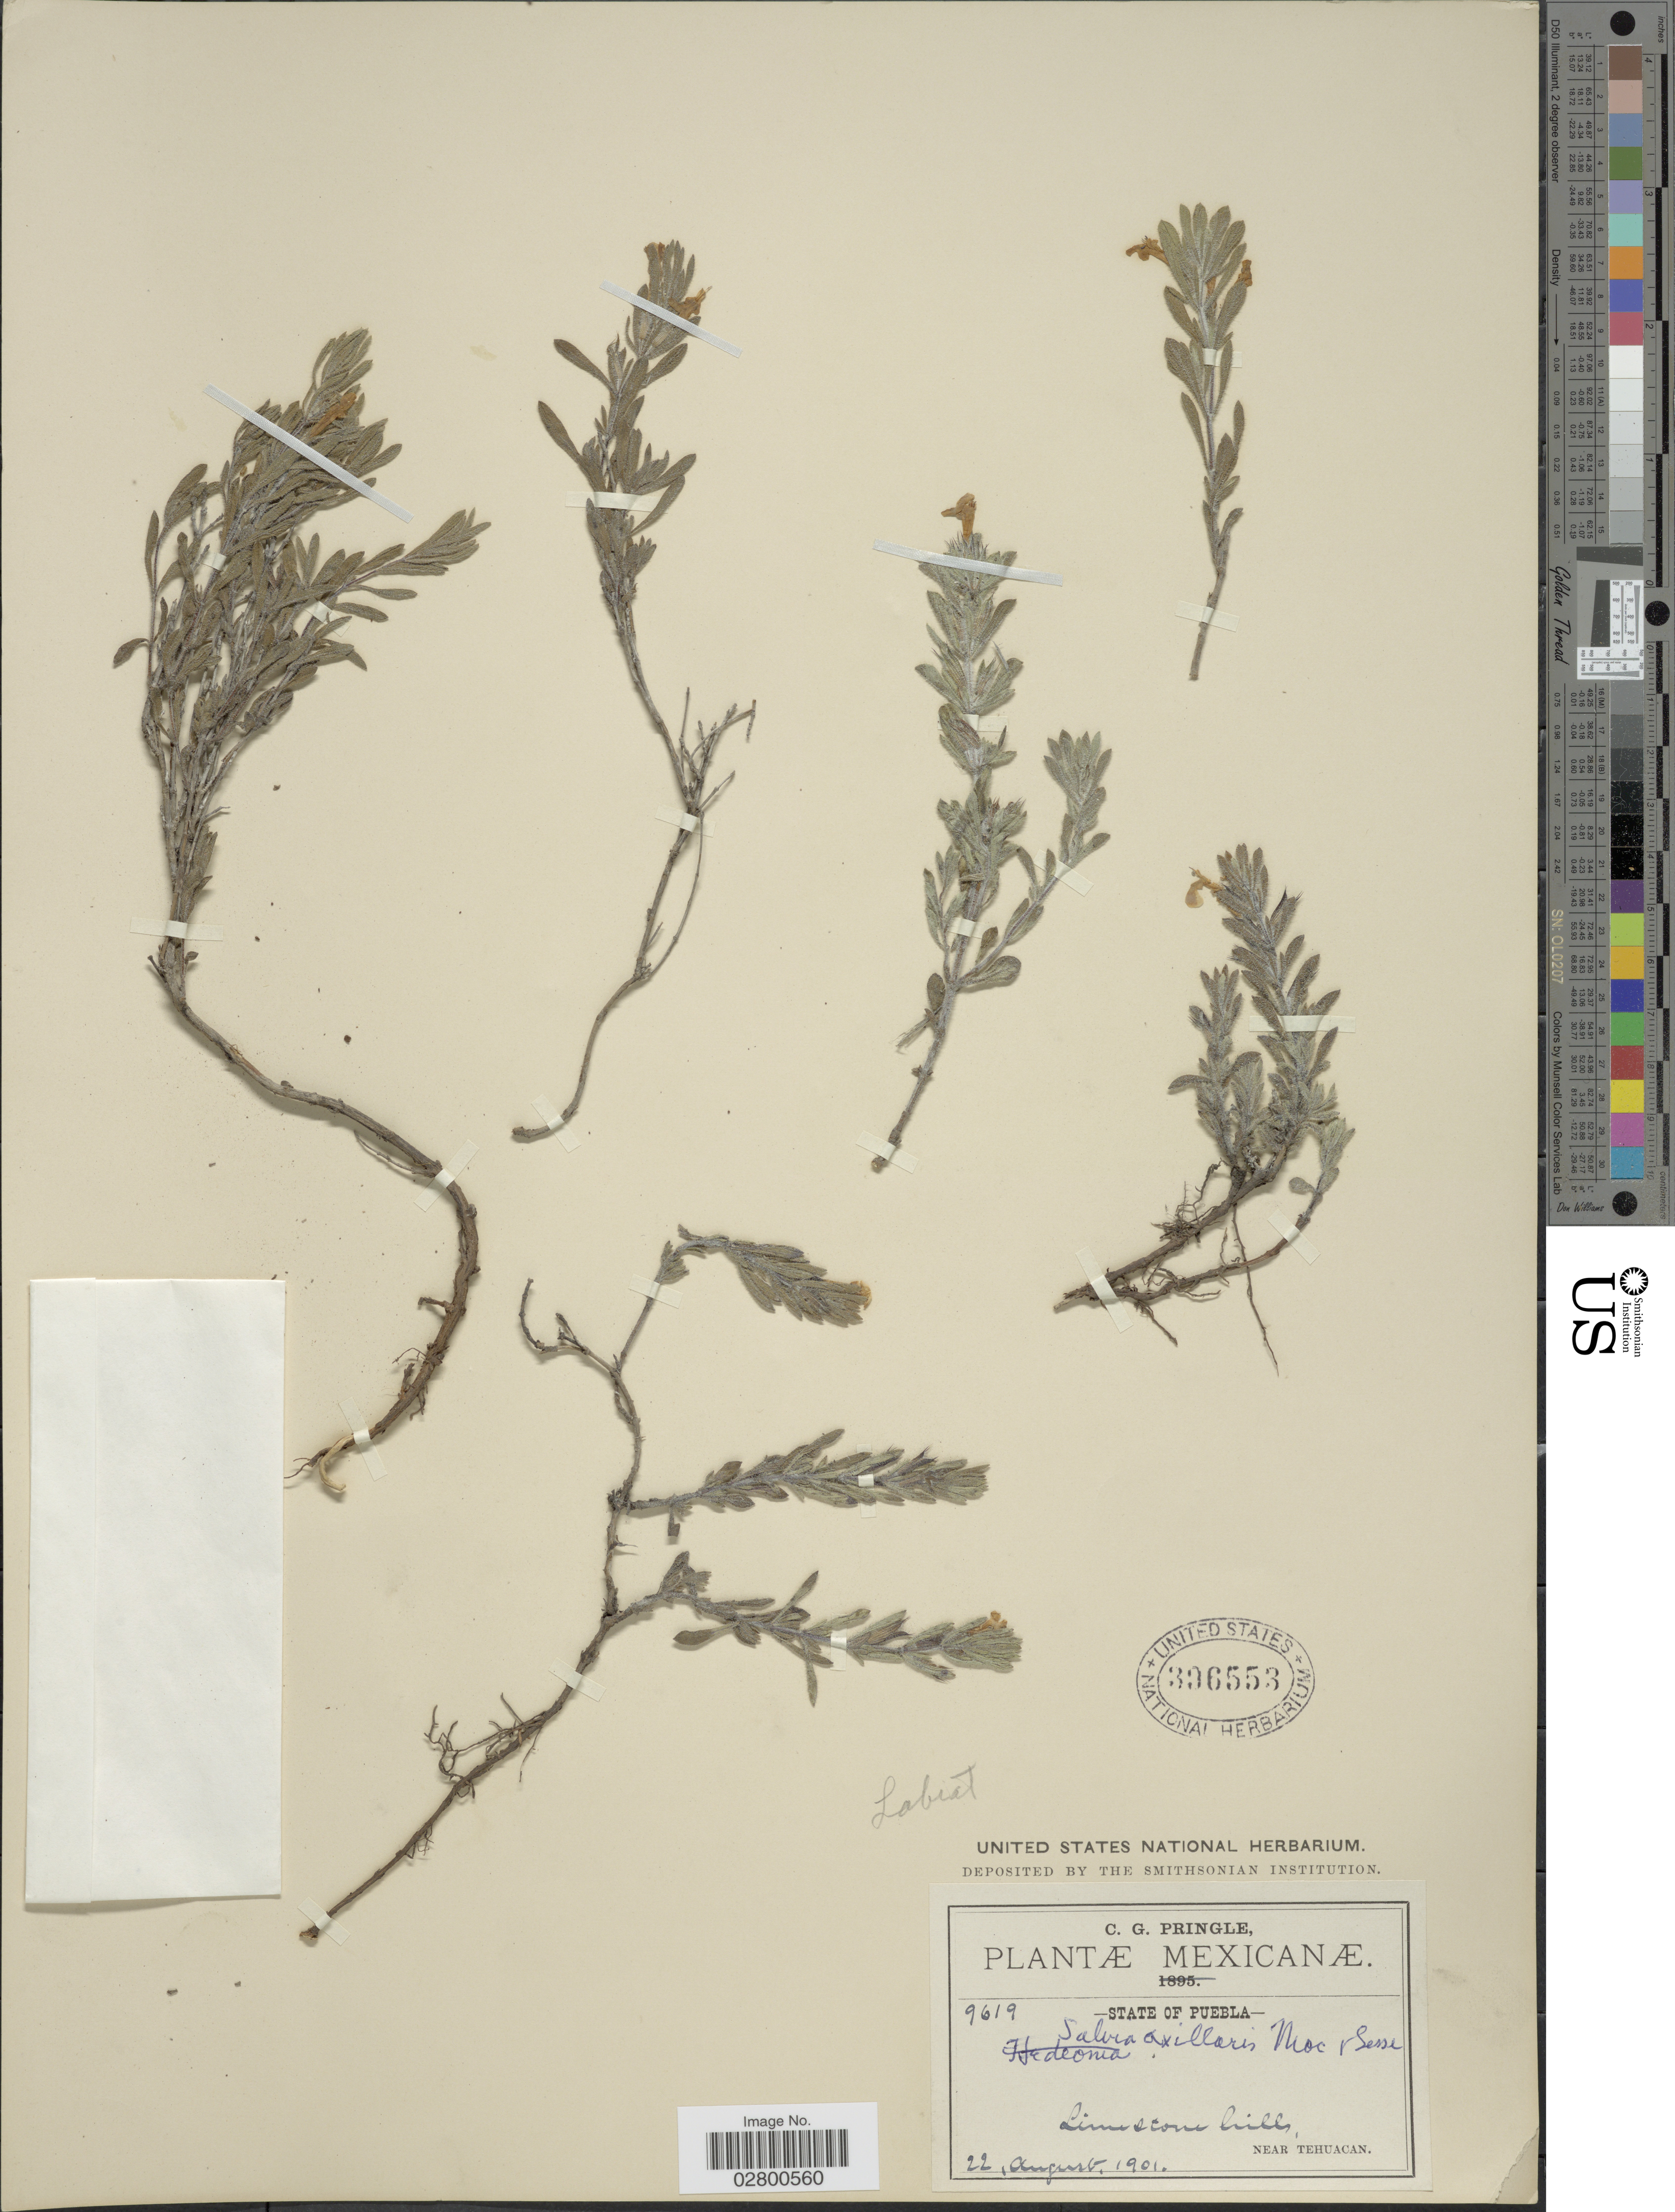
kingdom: Plantae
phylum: Tracheophyta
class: Magnoliopsida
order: Lamiales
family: Lamiaceae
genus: Salvia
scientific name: Salvia axillaris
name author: Moc. & Sessé ex Benth.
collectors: C. G. Pringle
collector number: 9619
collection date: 1901-08-22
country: Mexico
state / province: Puebla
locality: Limestone hills, near Tehuacan.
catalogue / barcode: US 396553